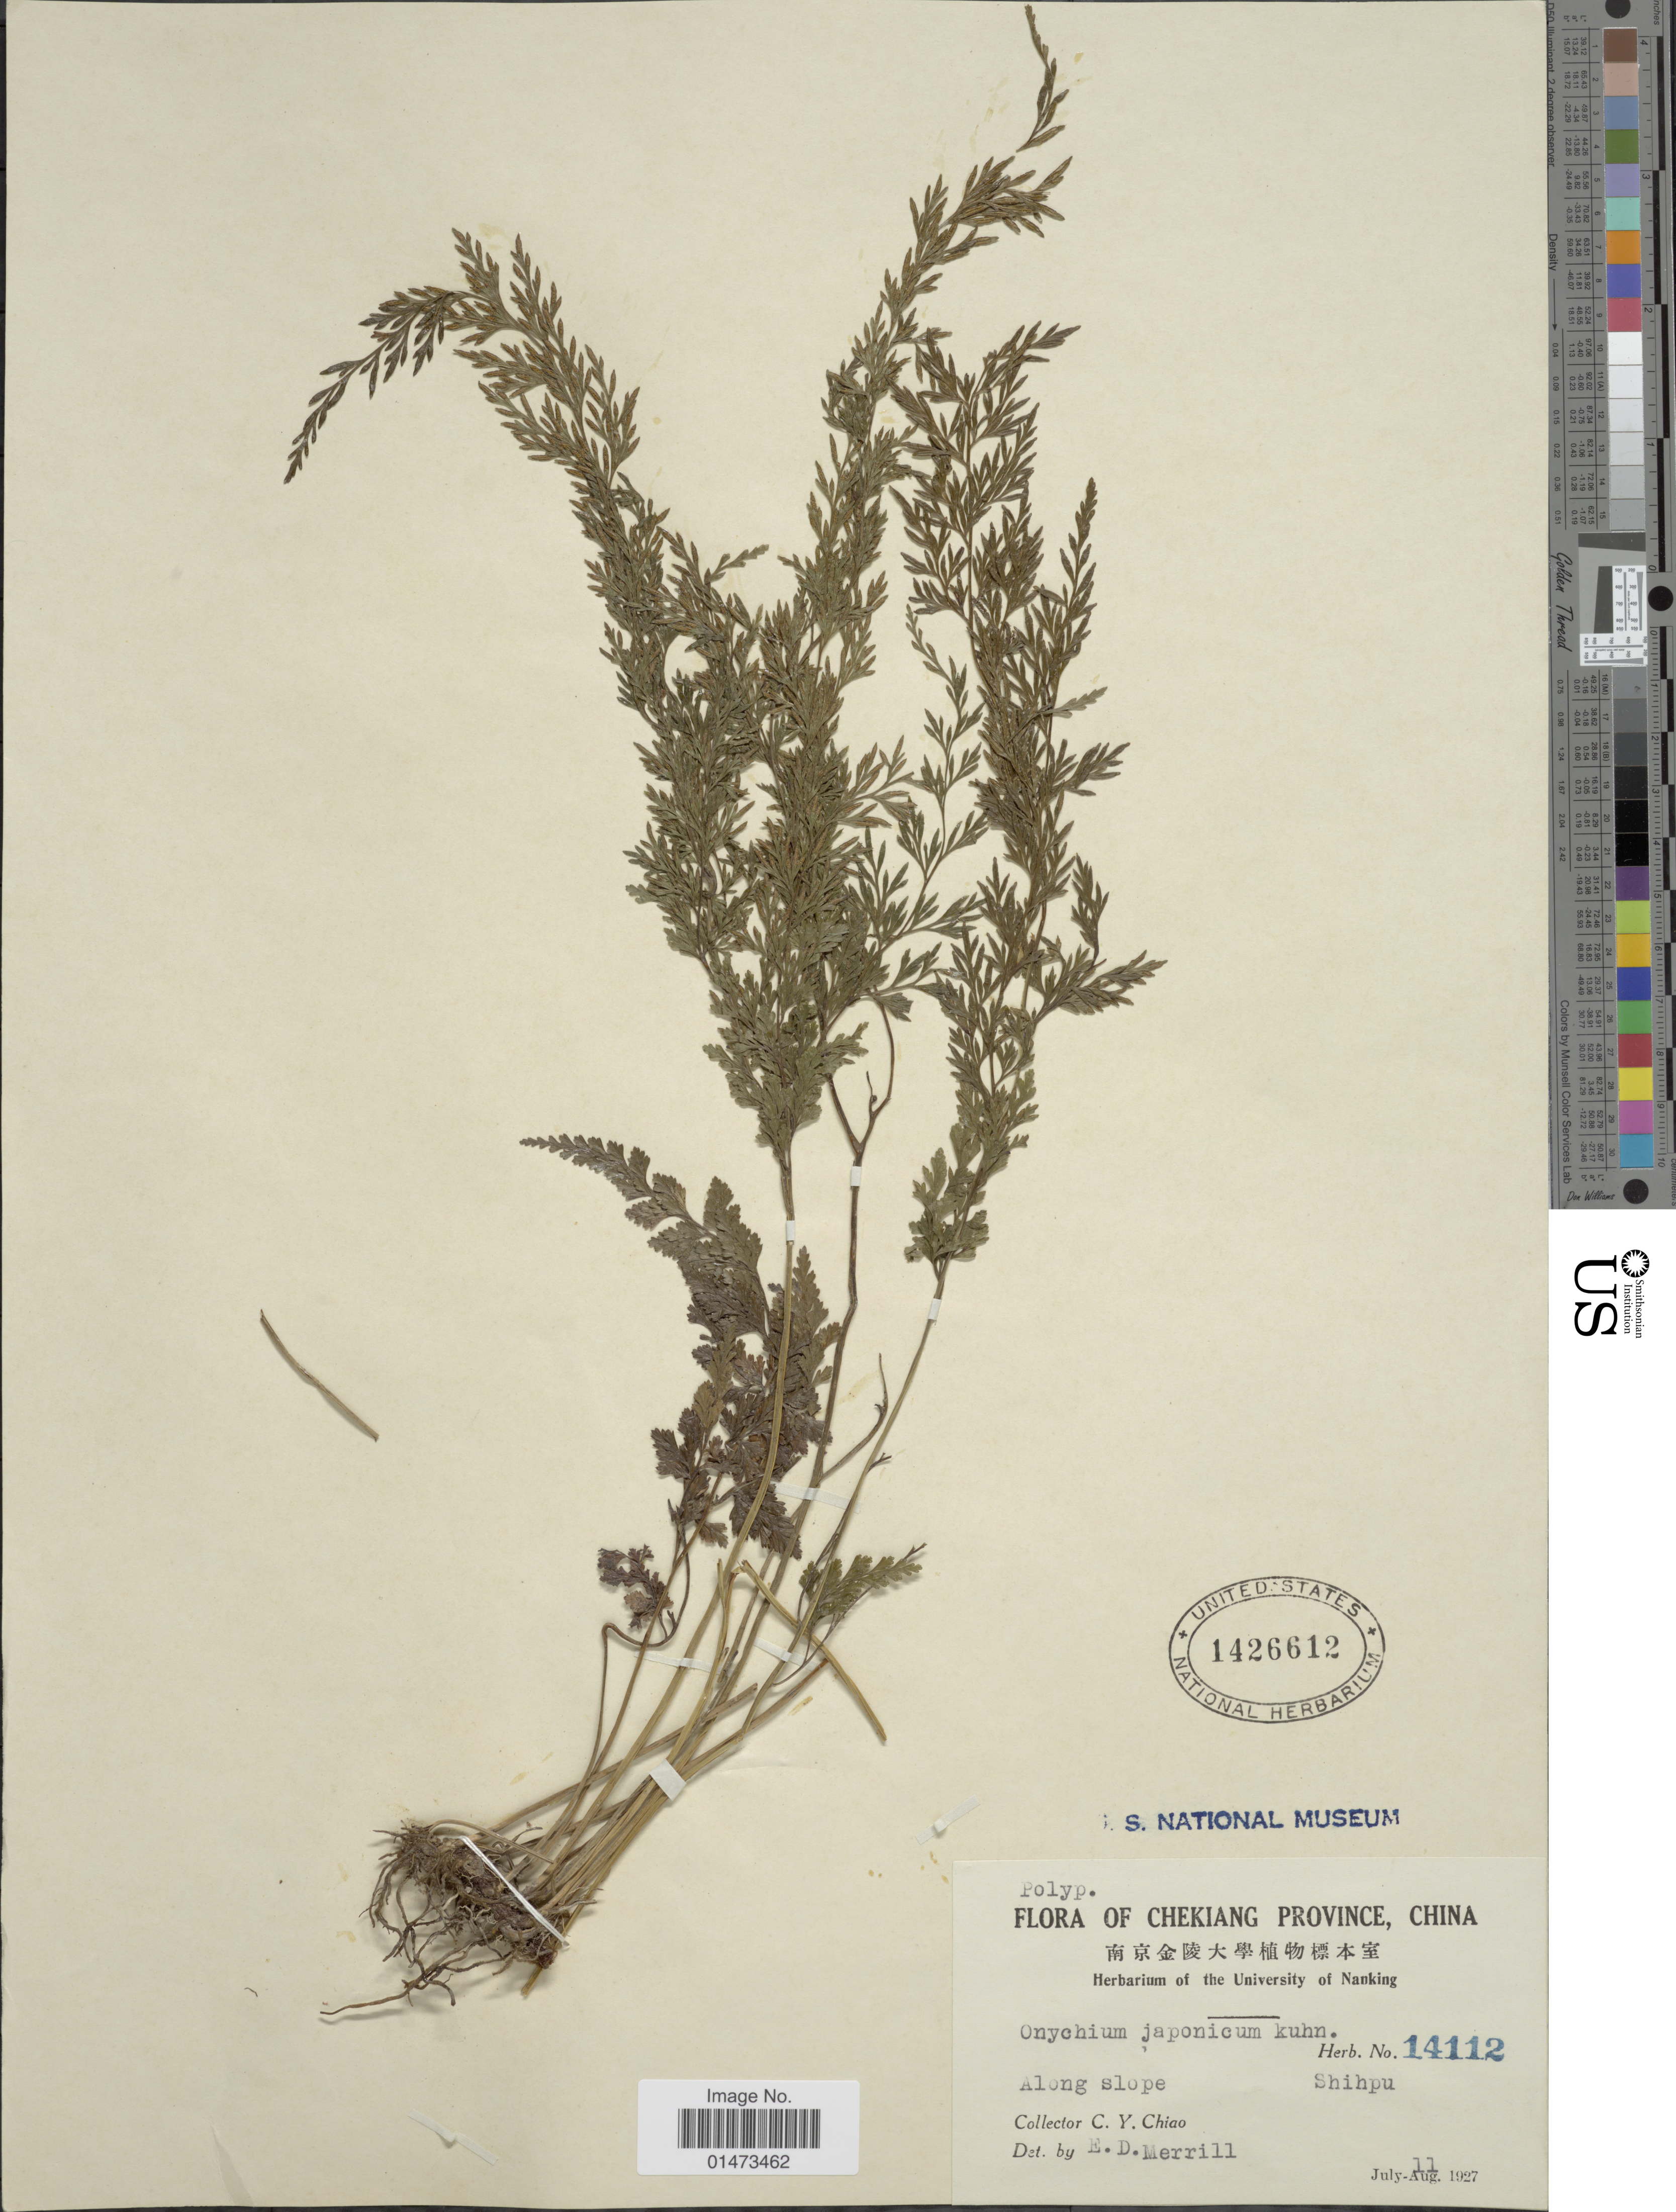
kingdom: Plantae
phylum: Tracheophyta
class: Polypodiopsida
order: Polypodiales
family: Pteridaceae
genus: Onychium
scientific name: Onychium japonicum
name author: (Thunb.) Kunze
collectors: C. Y. Chiao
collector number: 14112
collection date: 1927-07-11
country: China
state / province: Zhejiang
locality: Chekiang Province, along slope, Shihpu.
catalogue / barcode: US 1426612